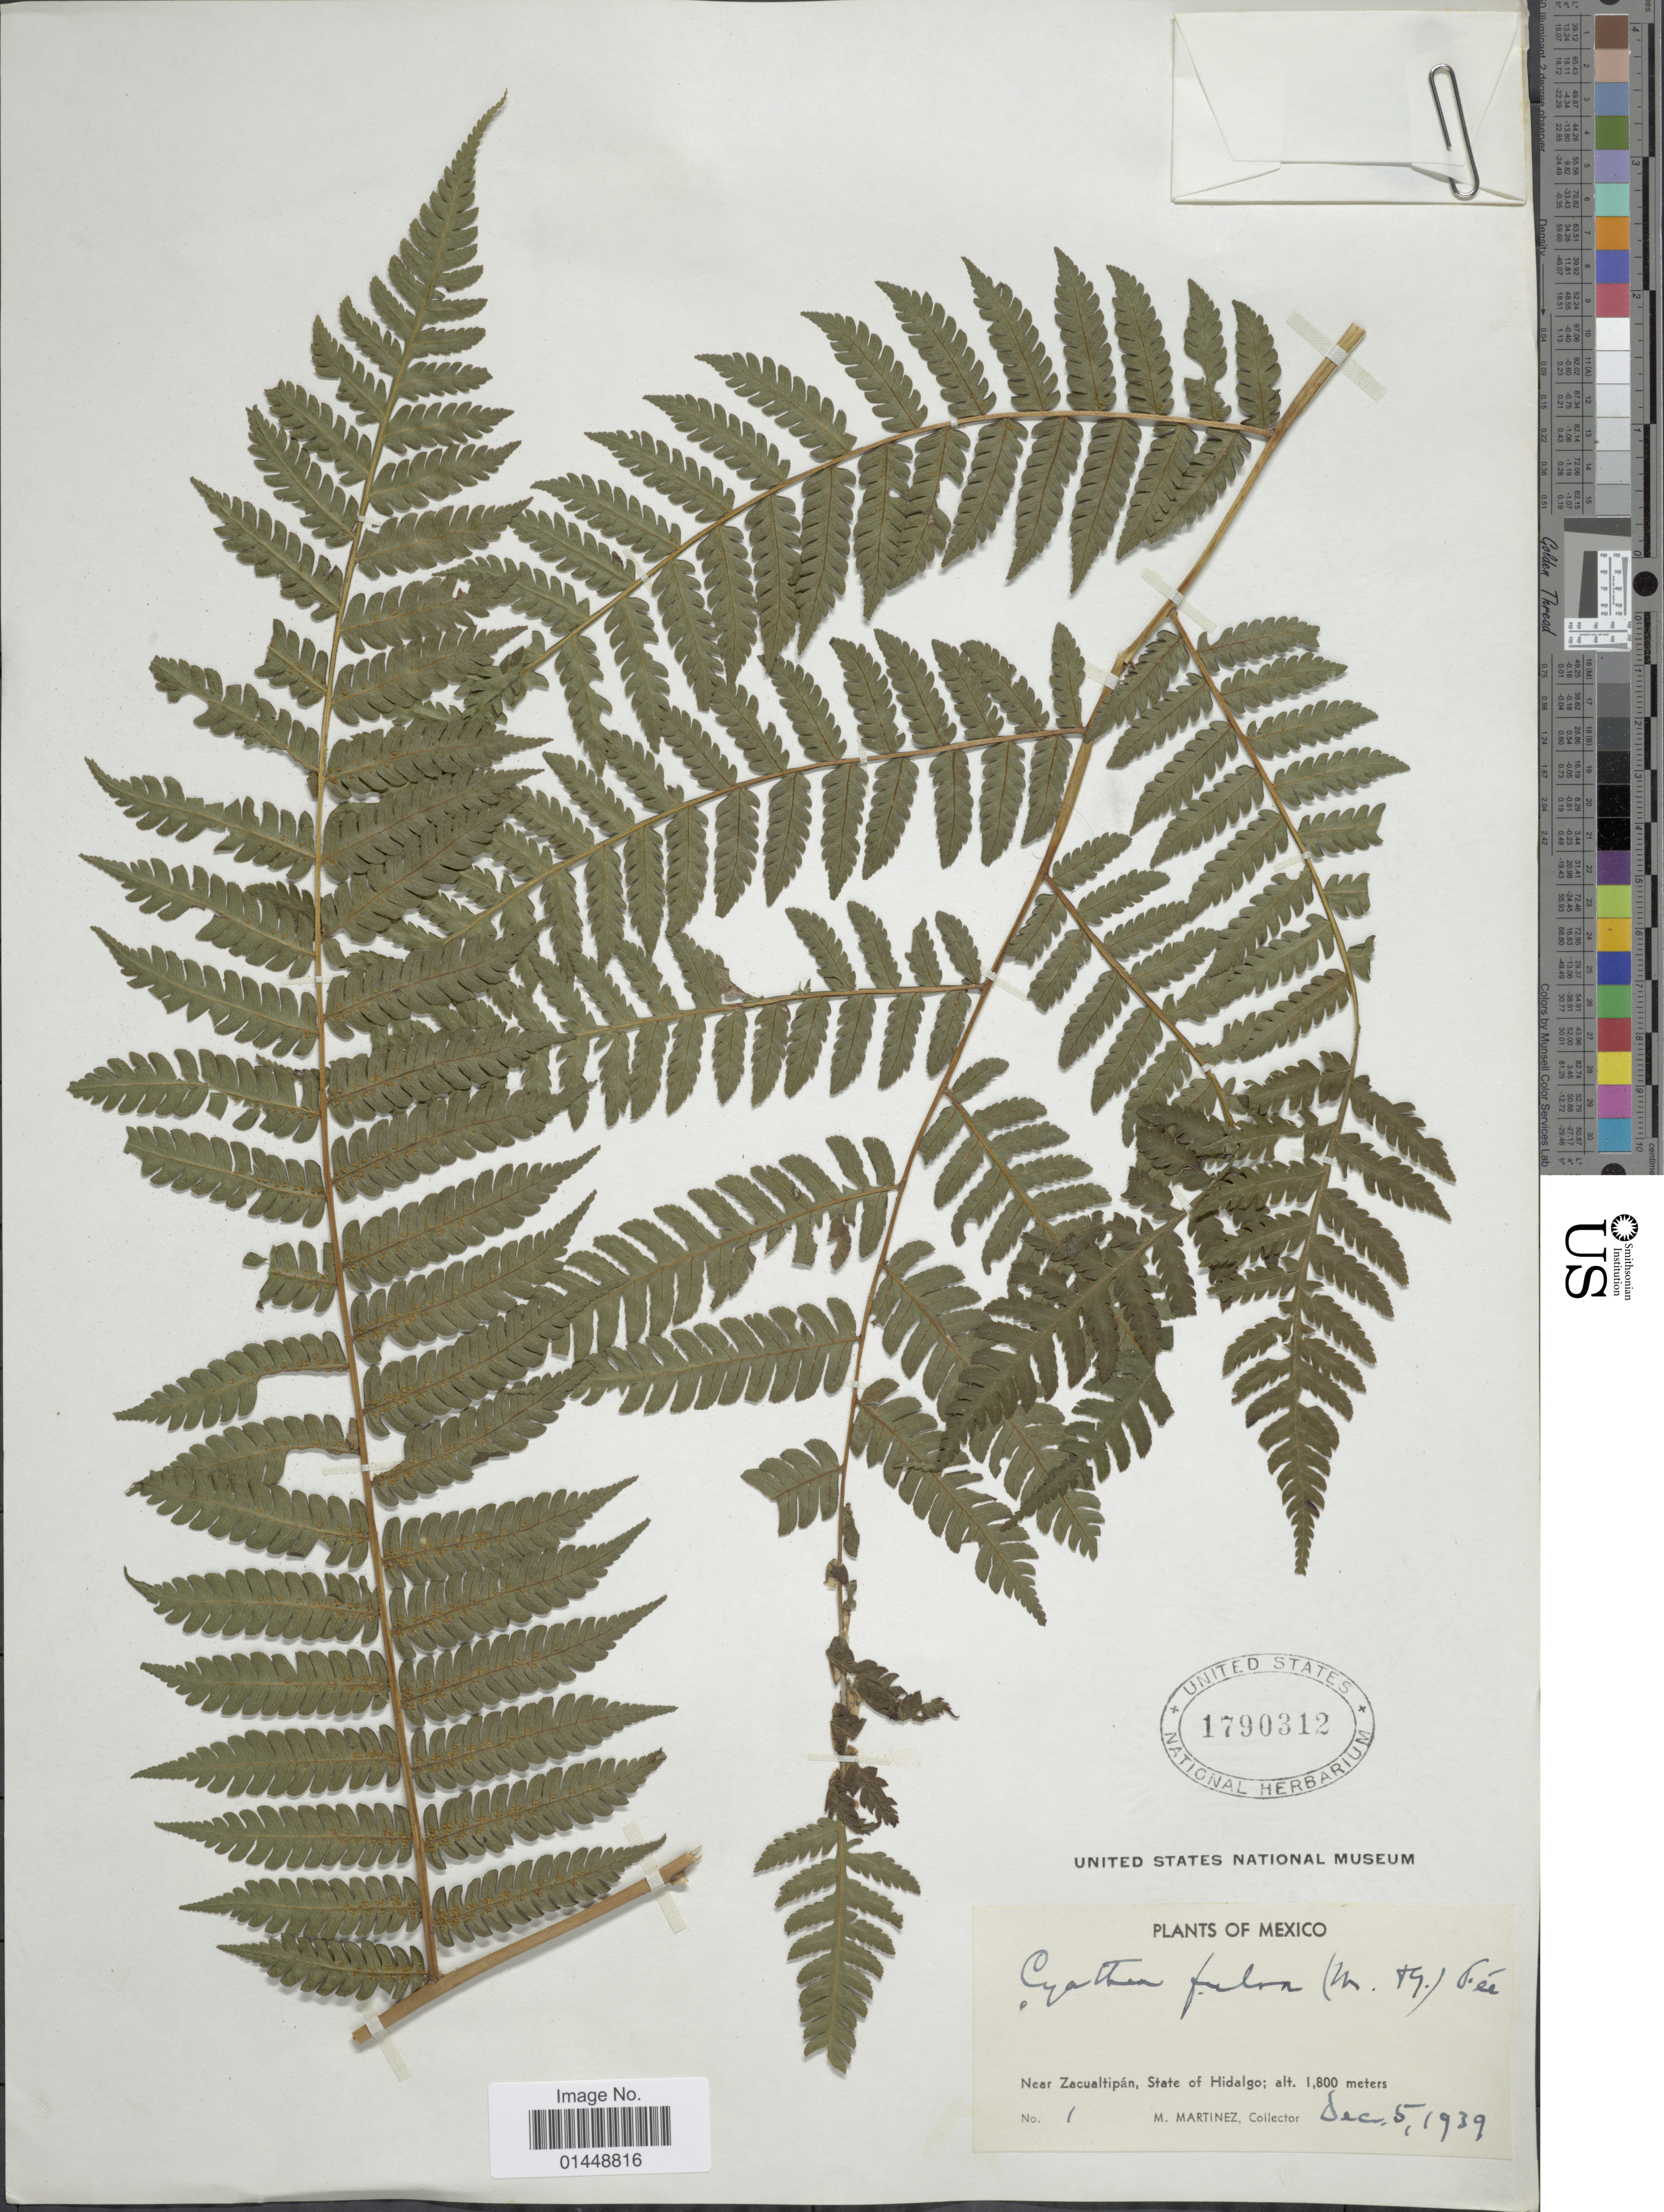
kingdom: Plantae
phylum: Tracheophyta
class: Polypodiopsida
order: Cyatheales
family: Cyatheaceae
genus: Cyathea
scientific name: Cyathea fulva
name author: (M. Martens & Galeotti) Fée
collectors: M. Martinez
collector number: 1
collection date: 1939-12-05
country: Mexico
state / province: Hidalgo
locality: Near Zacualtipán, State of Hidalgo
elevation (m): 1800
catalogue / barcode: US 1790312